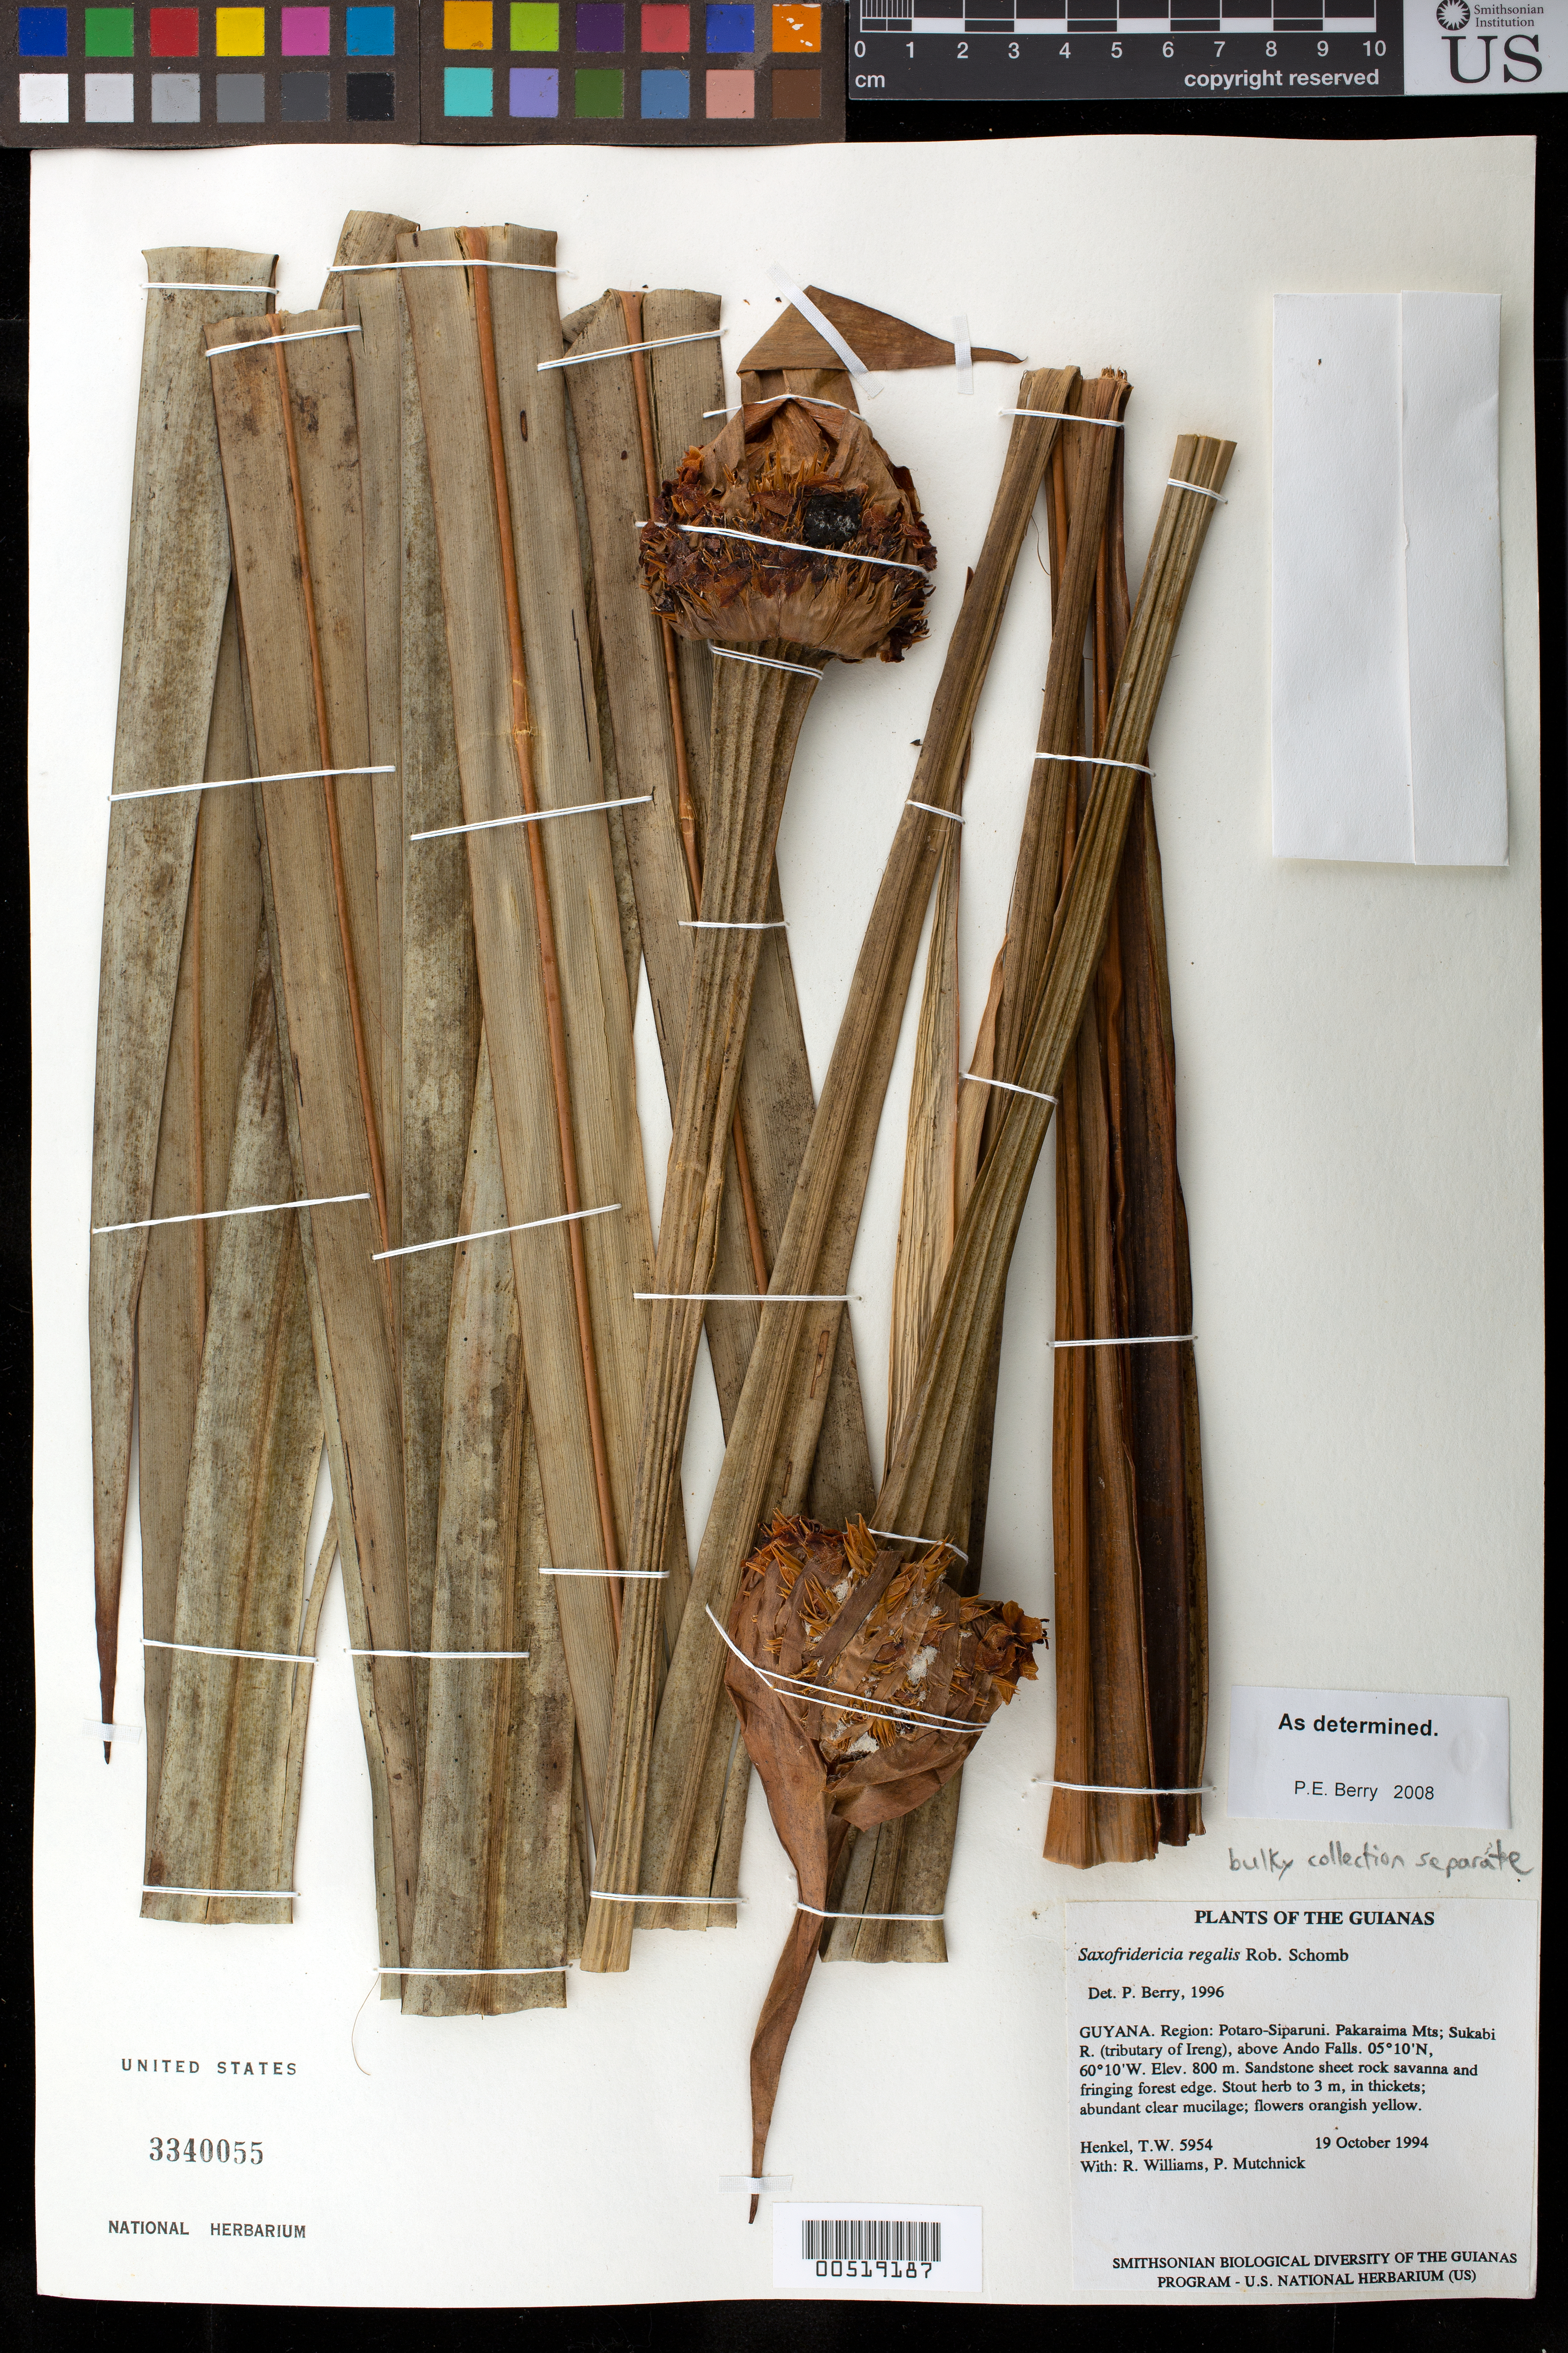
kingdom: Plantae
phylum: Tracheophyta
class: Liliopsida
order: Poales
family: Rapateaceae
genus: Saxofridericia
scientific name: Saxofridericia regalis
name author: R.H. Schomb.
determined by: Berry, P. E., (WIS), University of Wisconsin - Madison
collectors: T. Henkel, R. Williams & P. Mutchnick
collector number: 5954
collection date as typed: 19 October 1994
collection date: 1994-10-19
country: Guyana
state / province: Potaro-Siparuni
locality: Pakaraima Mts; Sukabi R. (tributary of Ireng), above Ando Falls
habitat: Sandstone sheet rock savanna and fringing forest edge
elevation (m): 800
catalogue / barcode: US 3340055